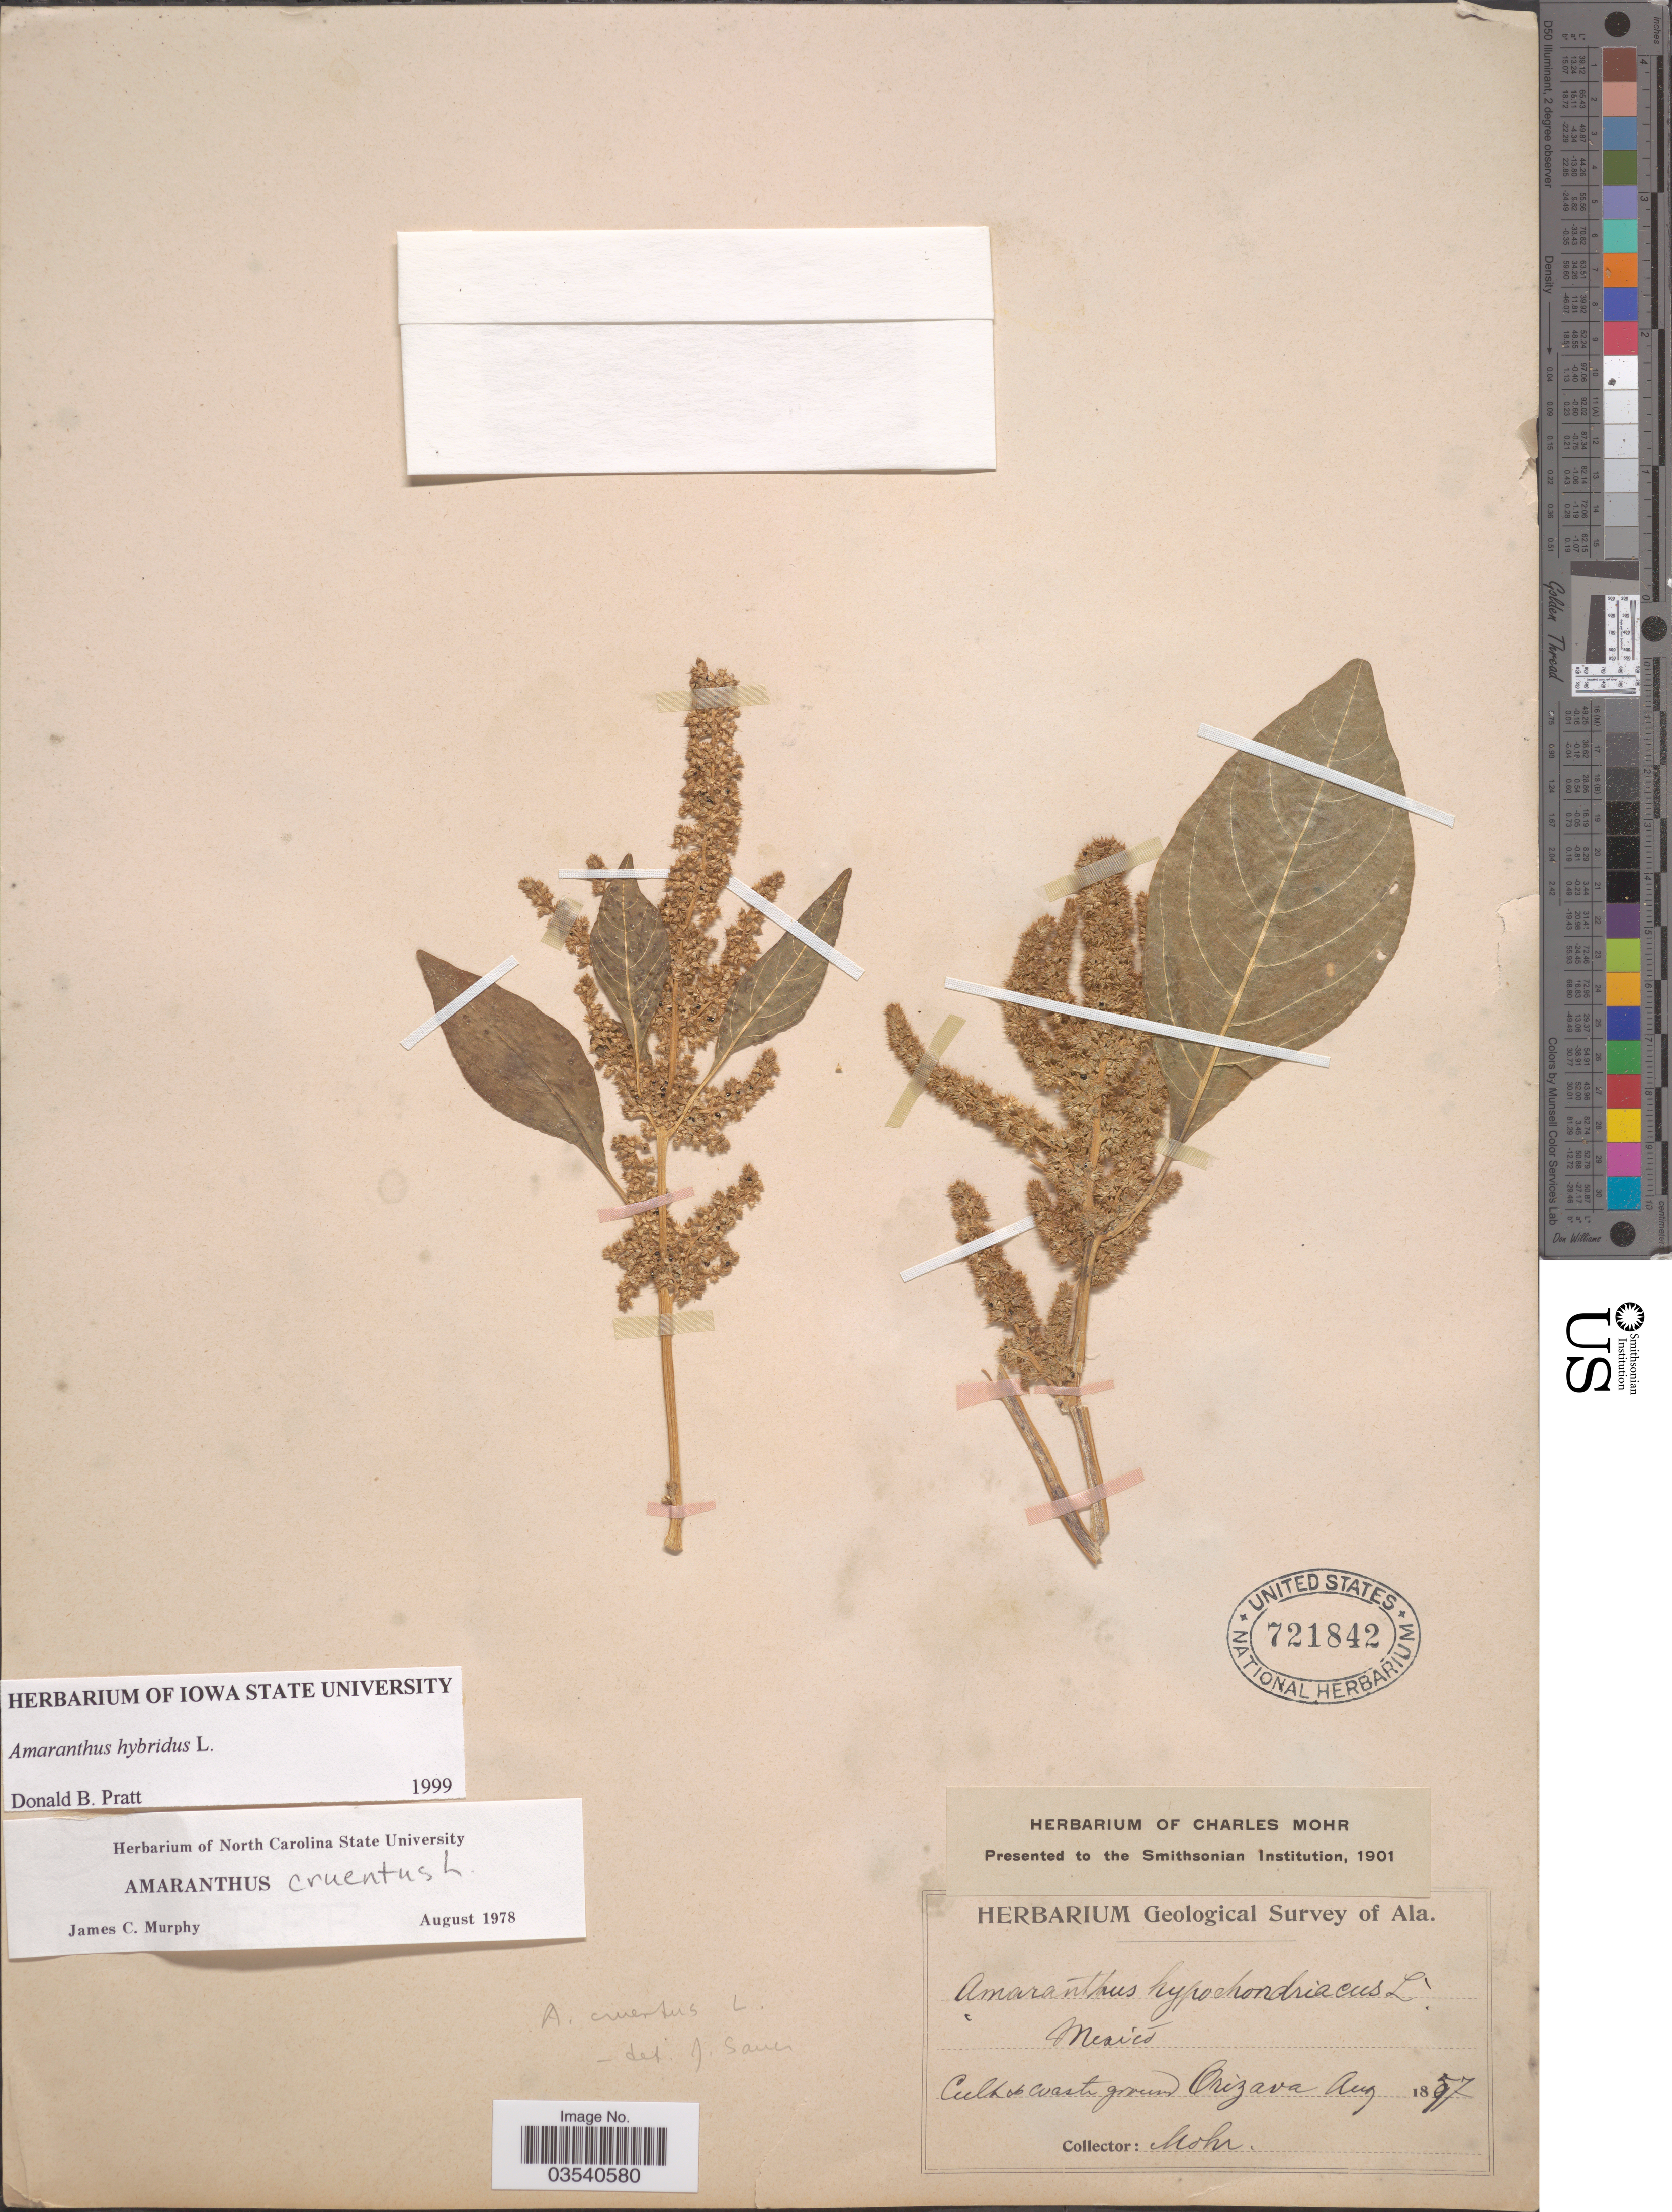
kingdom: Plantae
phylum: Tracheophyta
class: Magnoliopsida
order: Caryophyllales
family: Amaranthaceae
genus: Amaranthus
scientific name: Amaranthus hybridus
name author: L.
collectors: Mohr, C. T. (herbarium)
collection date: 1897-08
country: Mexico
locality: Orizava.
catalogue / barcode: US 721842